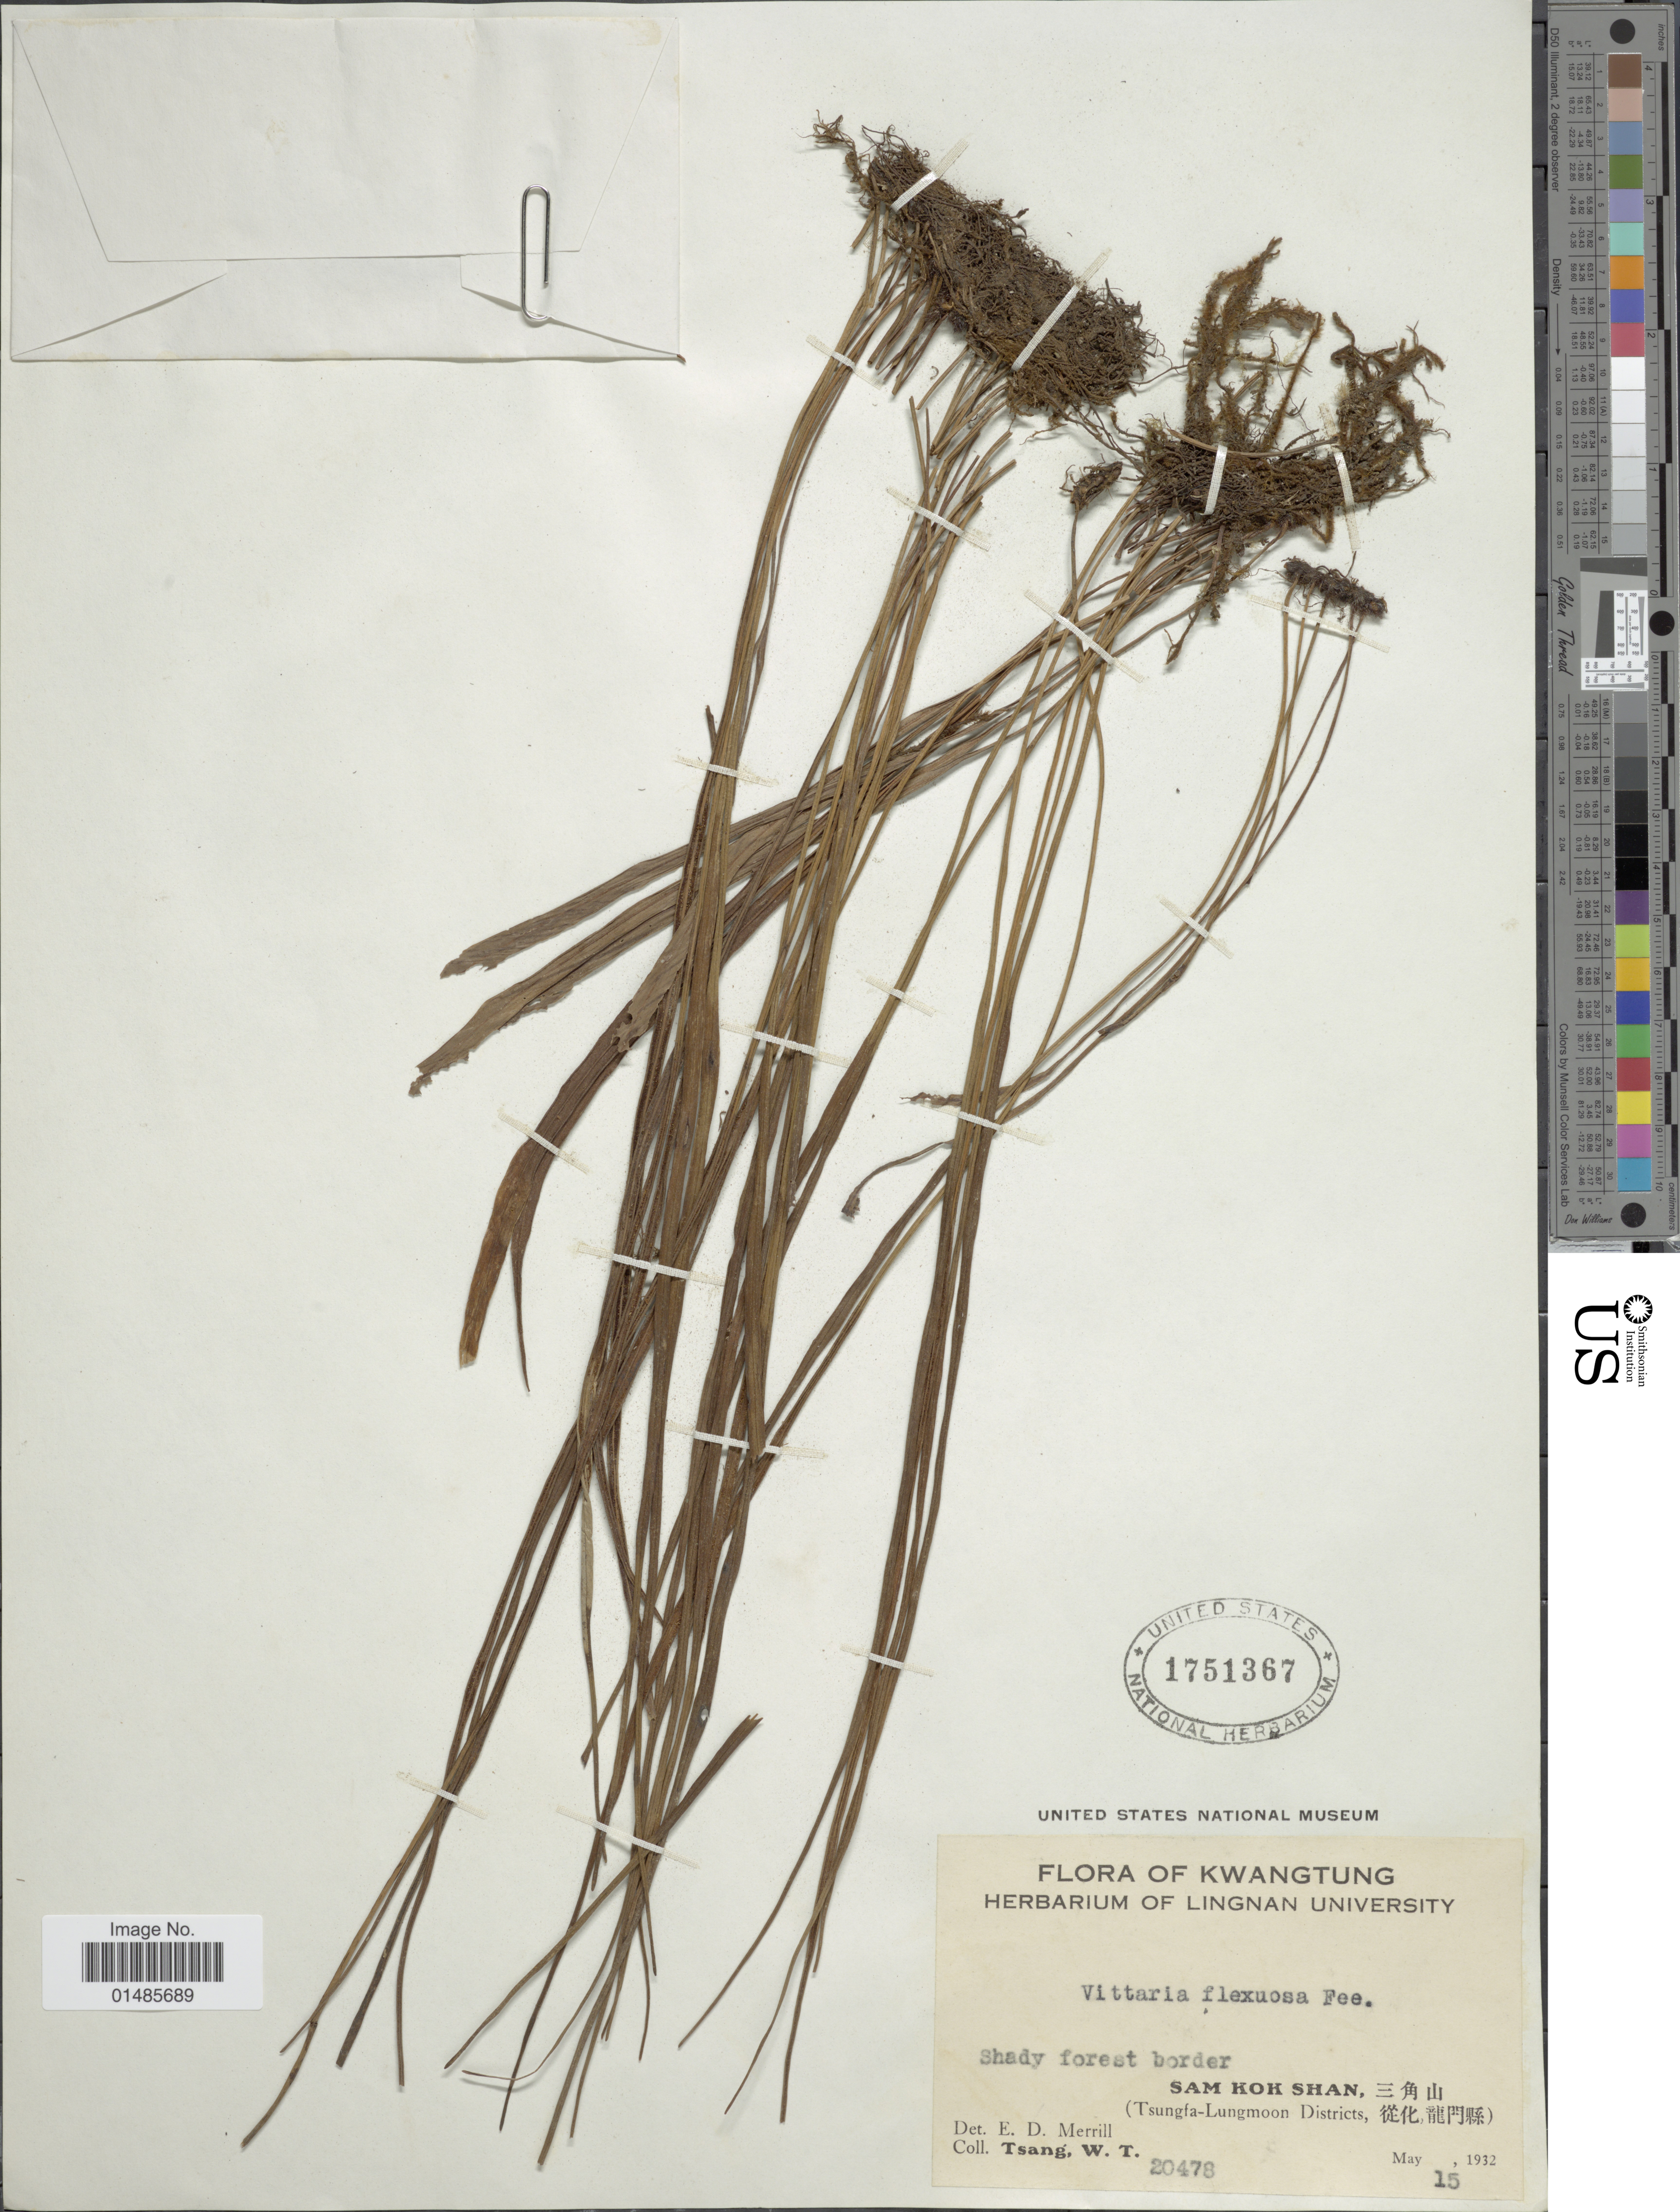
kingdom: Plantae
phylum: Tracheophyta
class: Polypodiopsida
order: Polypodiales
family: Pteridaceae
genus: Haplopteris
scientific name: Haplopteris flexuosa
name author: (Fée) E.H. Crane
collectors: W. T. Tsang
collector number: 20478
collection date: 1932-05-15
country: China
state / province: Guangdong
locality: Kwangtung. Sam Kok Shan, X. (Tsungfa-Lungmoon District, X).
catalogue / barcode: US 1751367